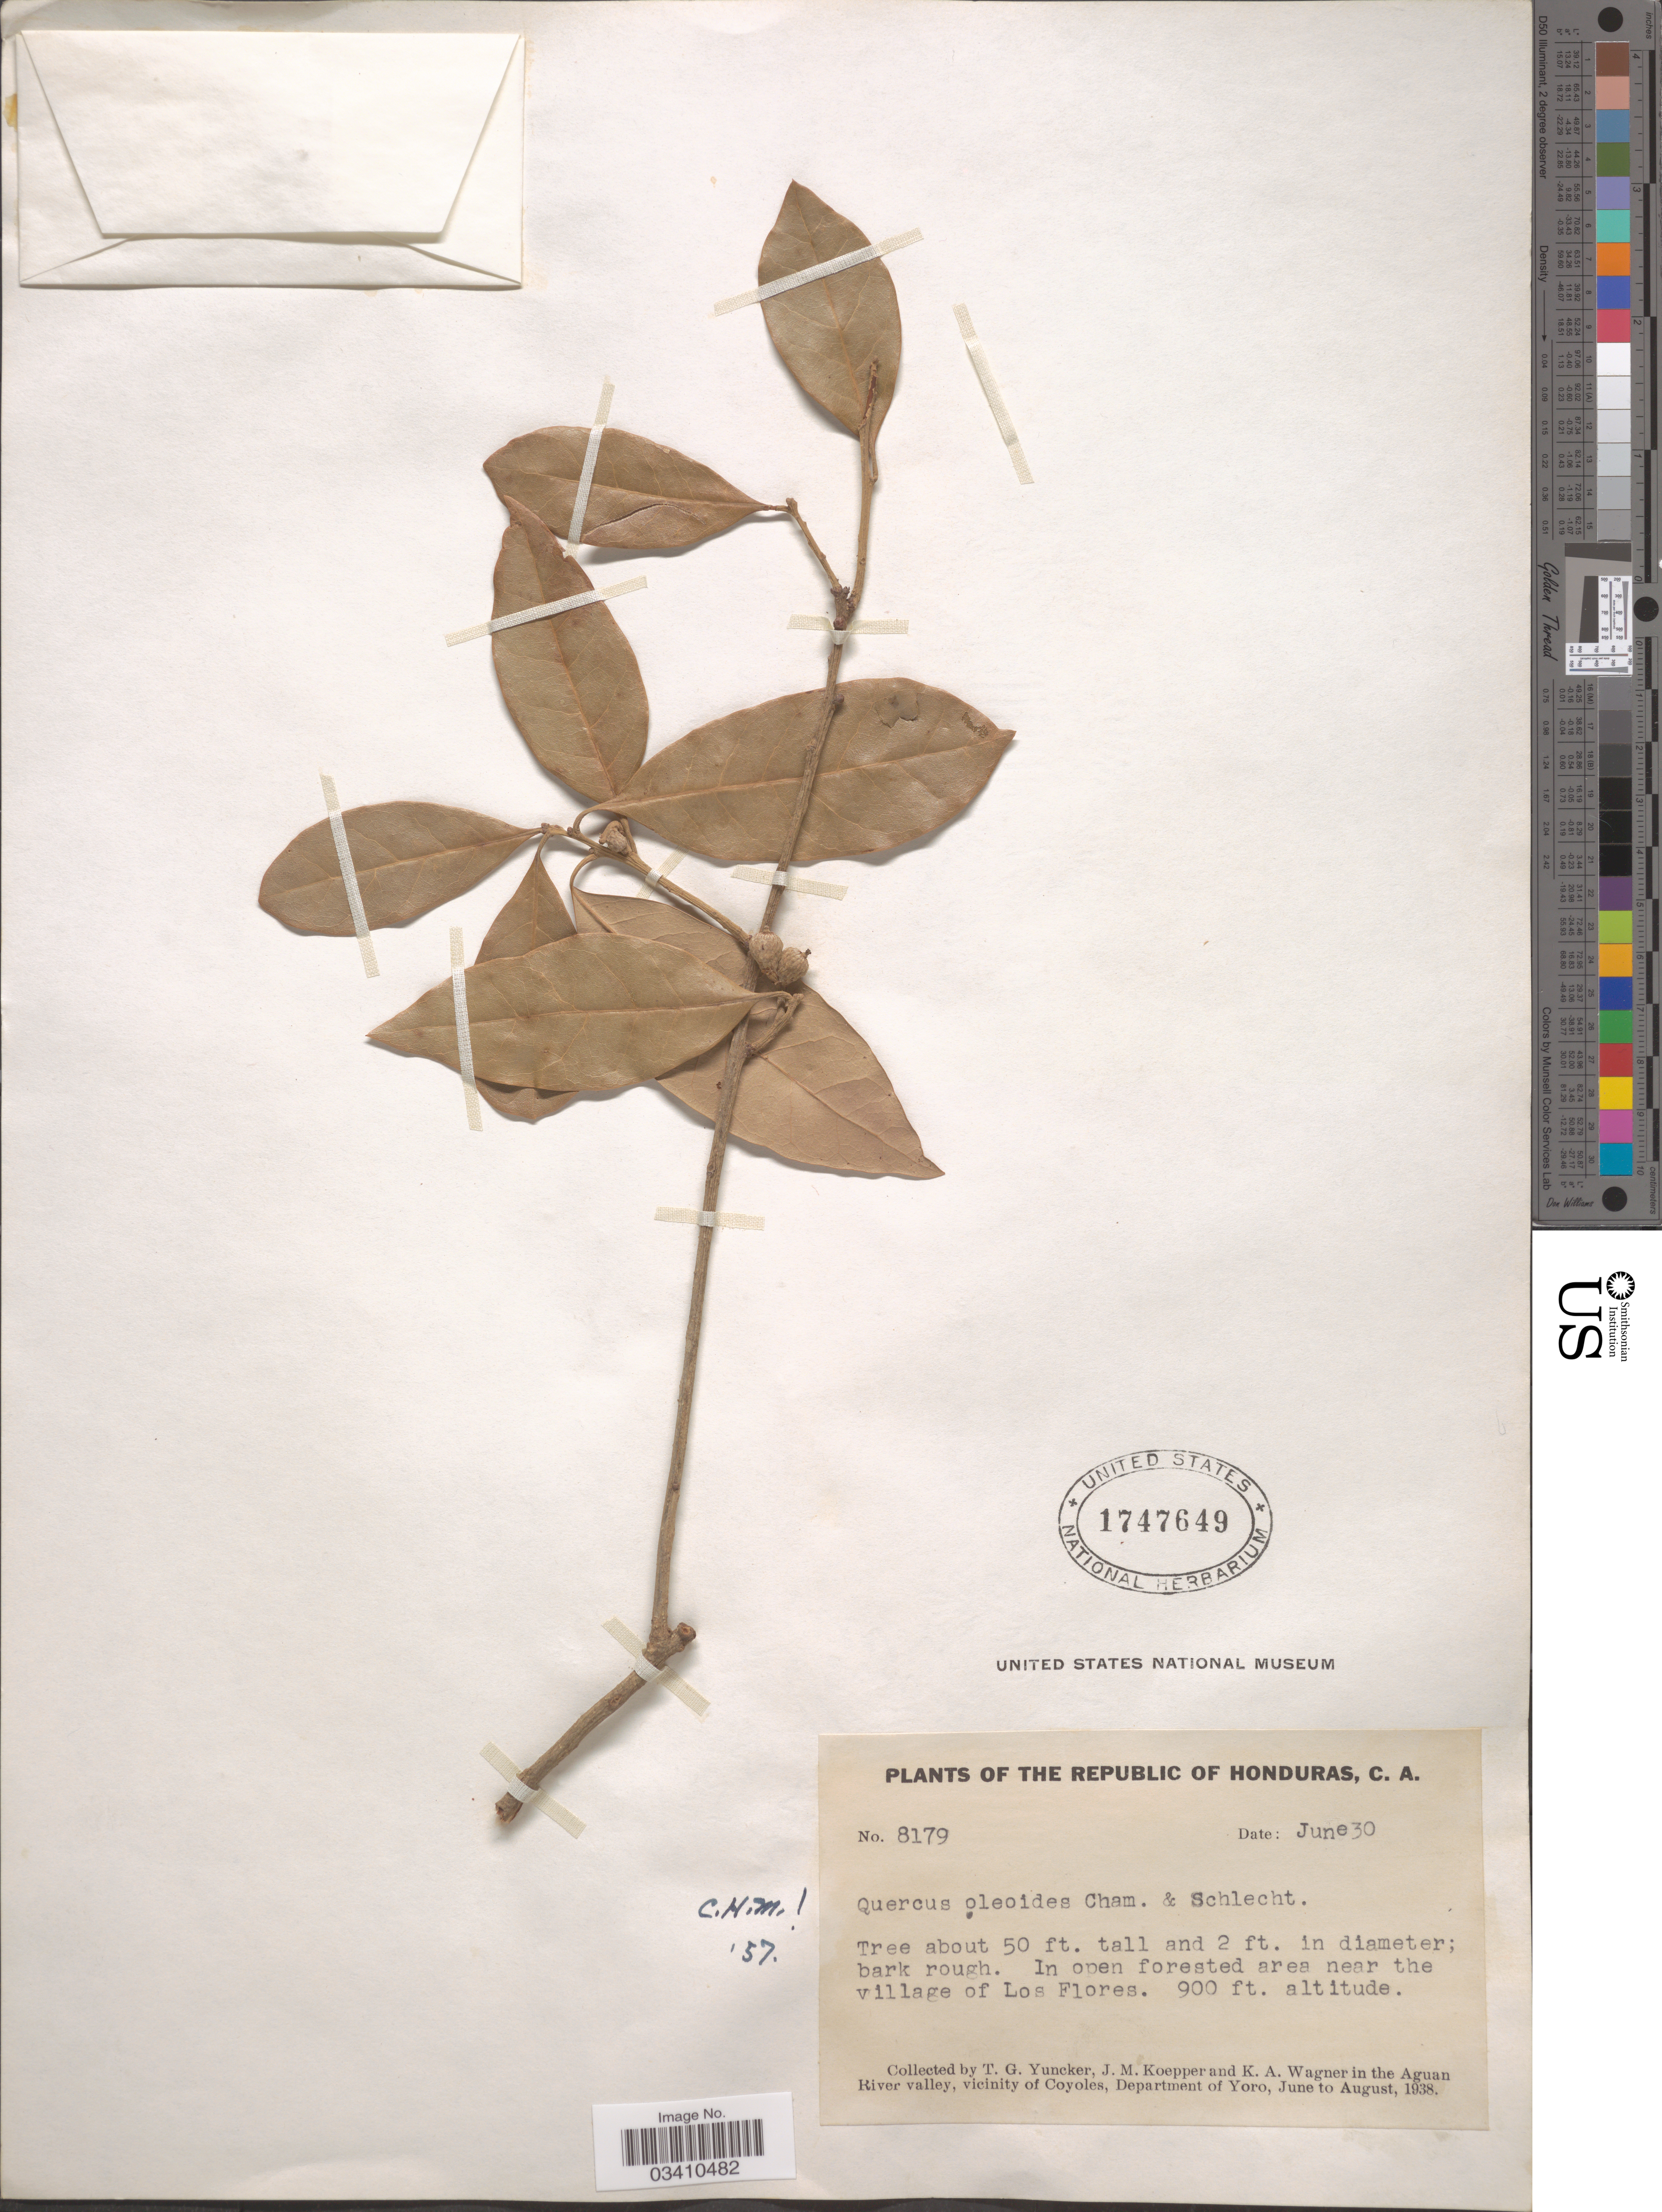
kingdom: Plantae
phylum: Tracheophyta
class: Magnoliopsida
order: Fagales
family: Fagaceae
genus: Quercus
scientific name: Quercus oleoides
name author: Schltdl. & Cham.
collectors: T. G. Yuncker, J. M. Koepper & K. A. Wagner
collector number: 8179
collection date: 1938-06-30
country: Honduras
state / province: Yoro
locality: In the Aguan River valley, vicinity of Coyoles, Department of Yoro.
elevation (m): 274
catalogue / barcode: US 1747649